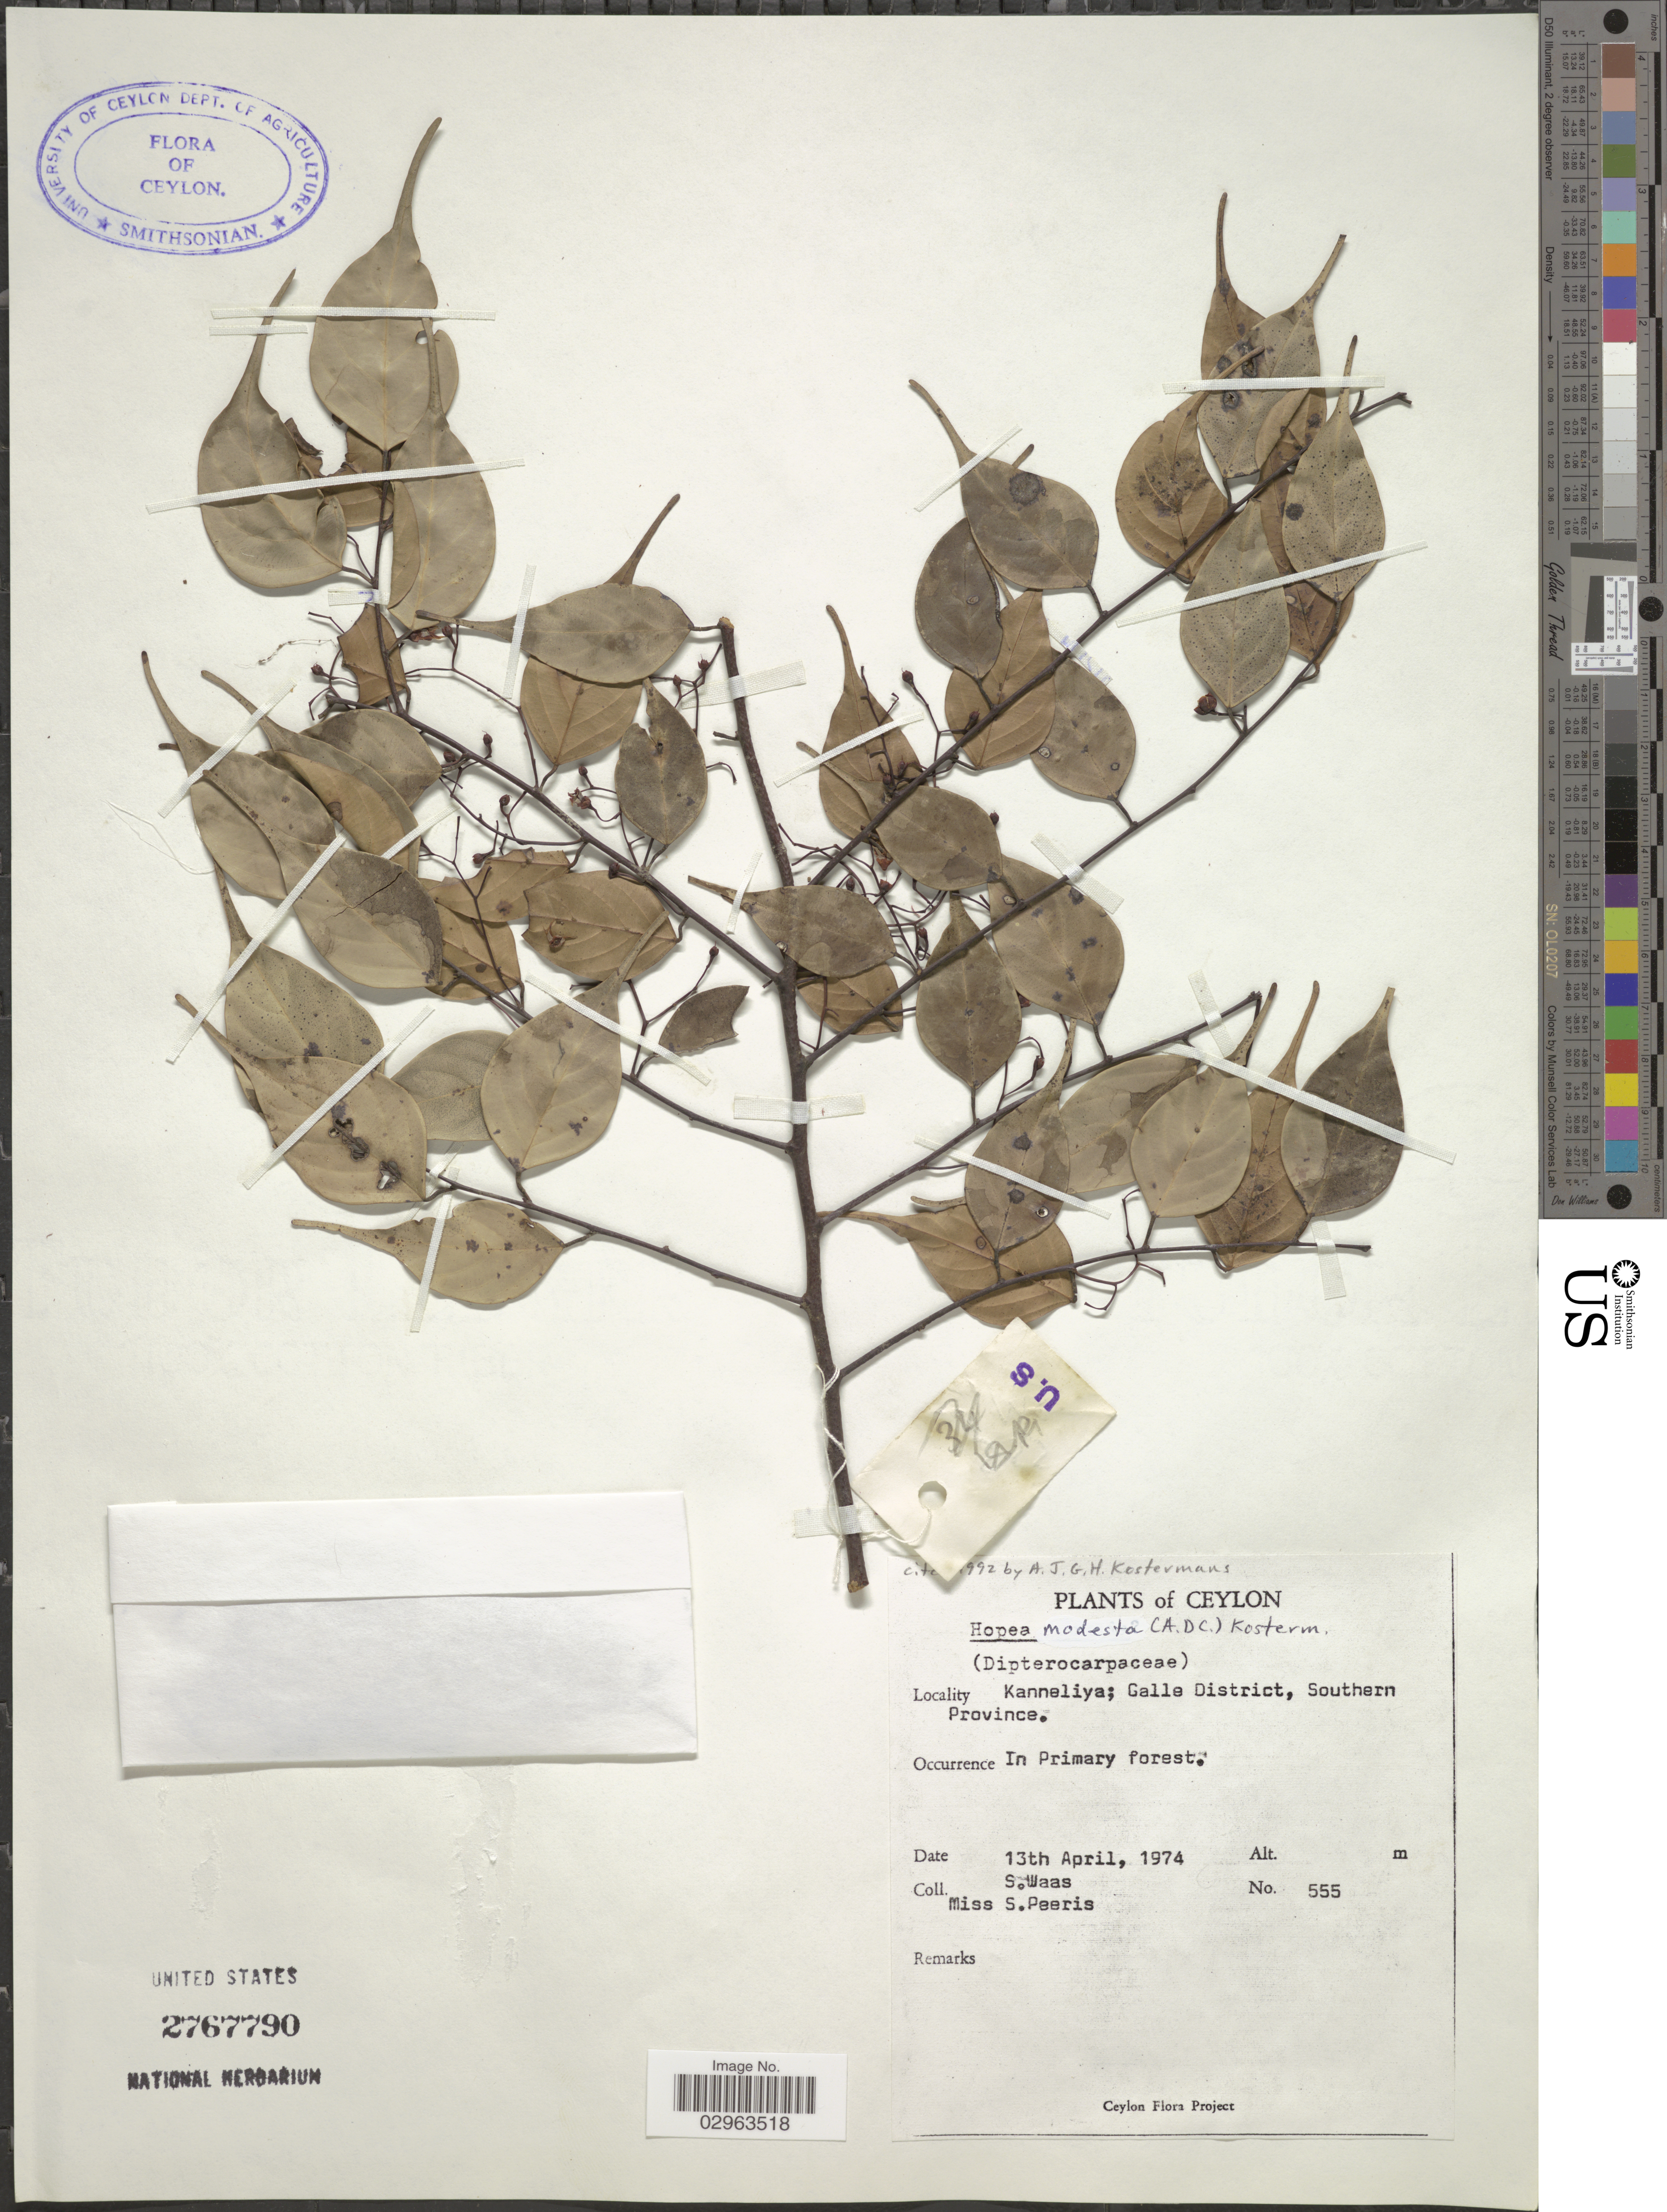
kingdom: Plantae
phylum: Tracheophyta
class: Magnoliopsida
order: Malvales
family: Dipterocarpaceae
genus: Hopea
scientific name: Hopea modesta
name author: Thwaites ex A. DC.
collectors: S. Waas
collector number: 555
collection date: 1974-04-13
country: Sri Lanka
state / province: Southern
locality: Kanneliya; Galle District. Ceylon.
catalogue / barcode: US 2767790